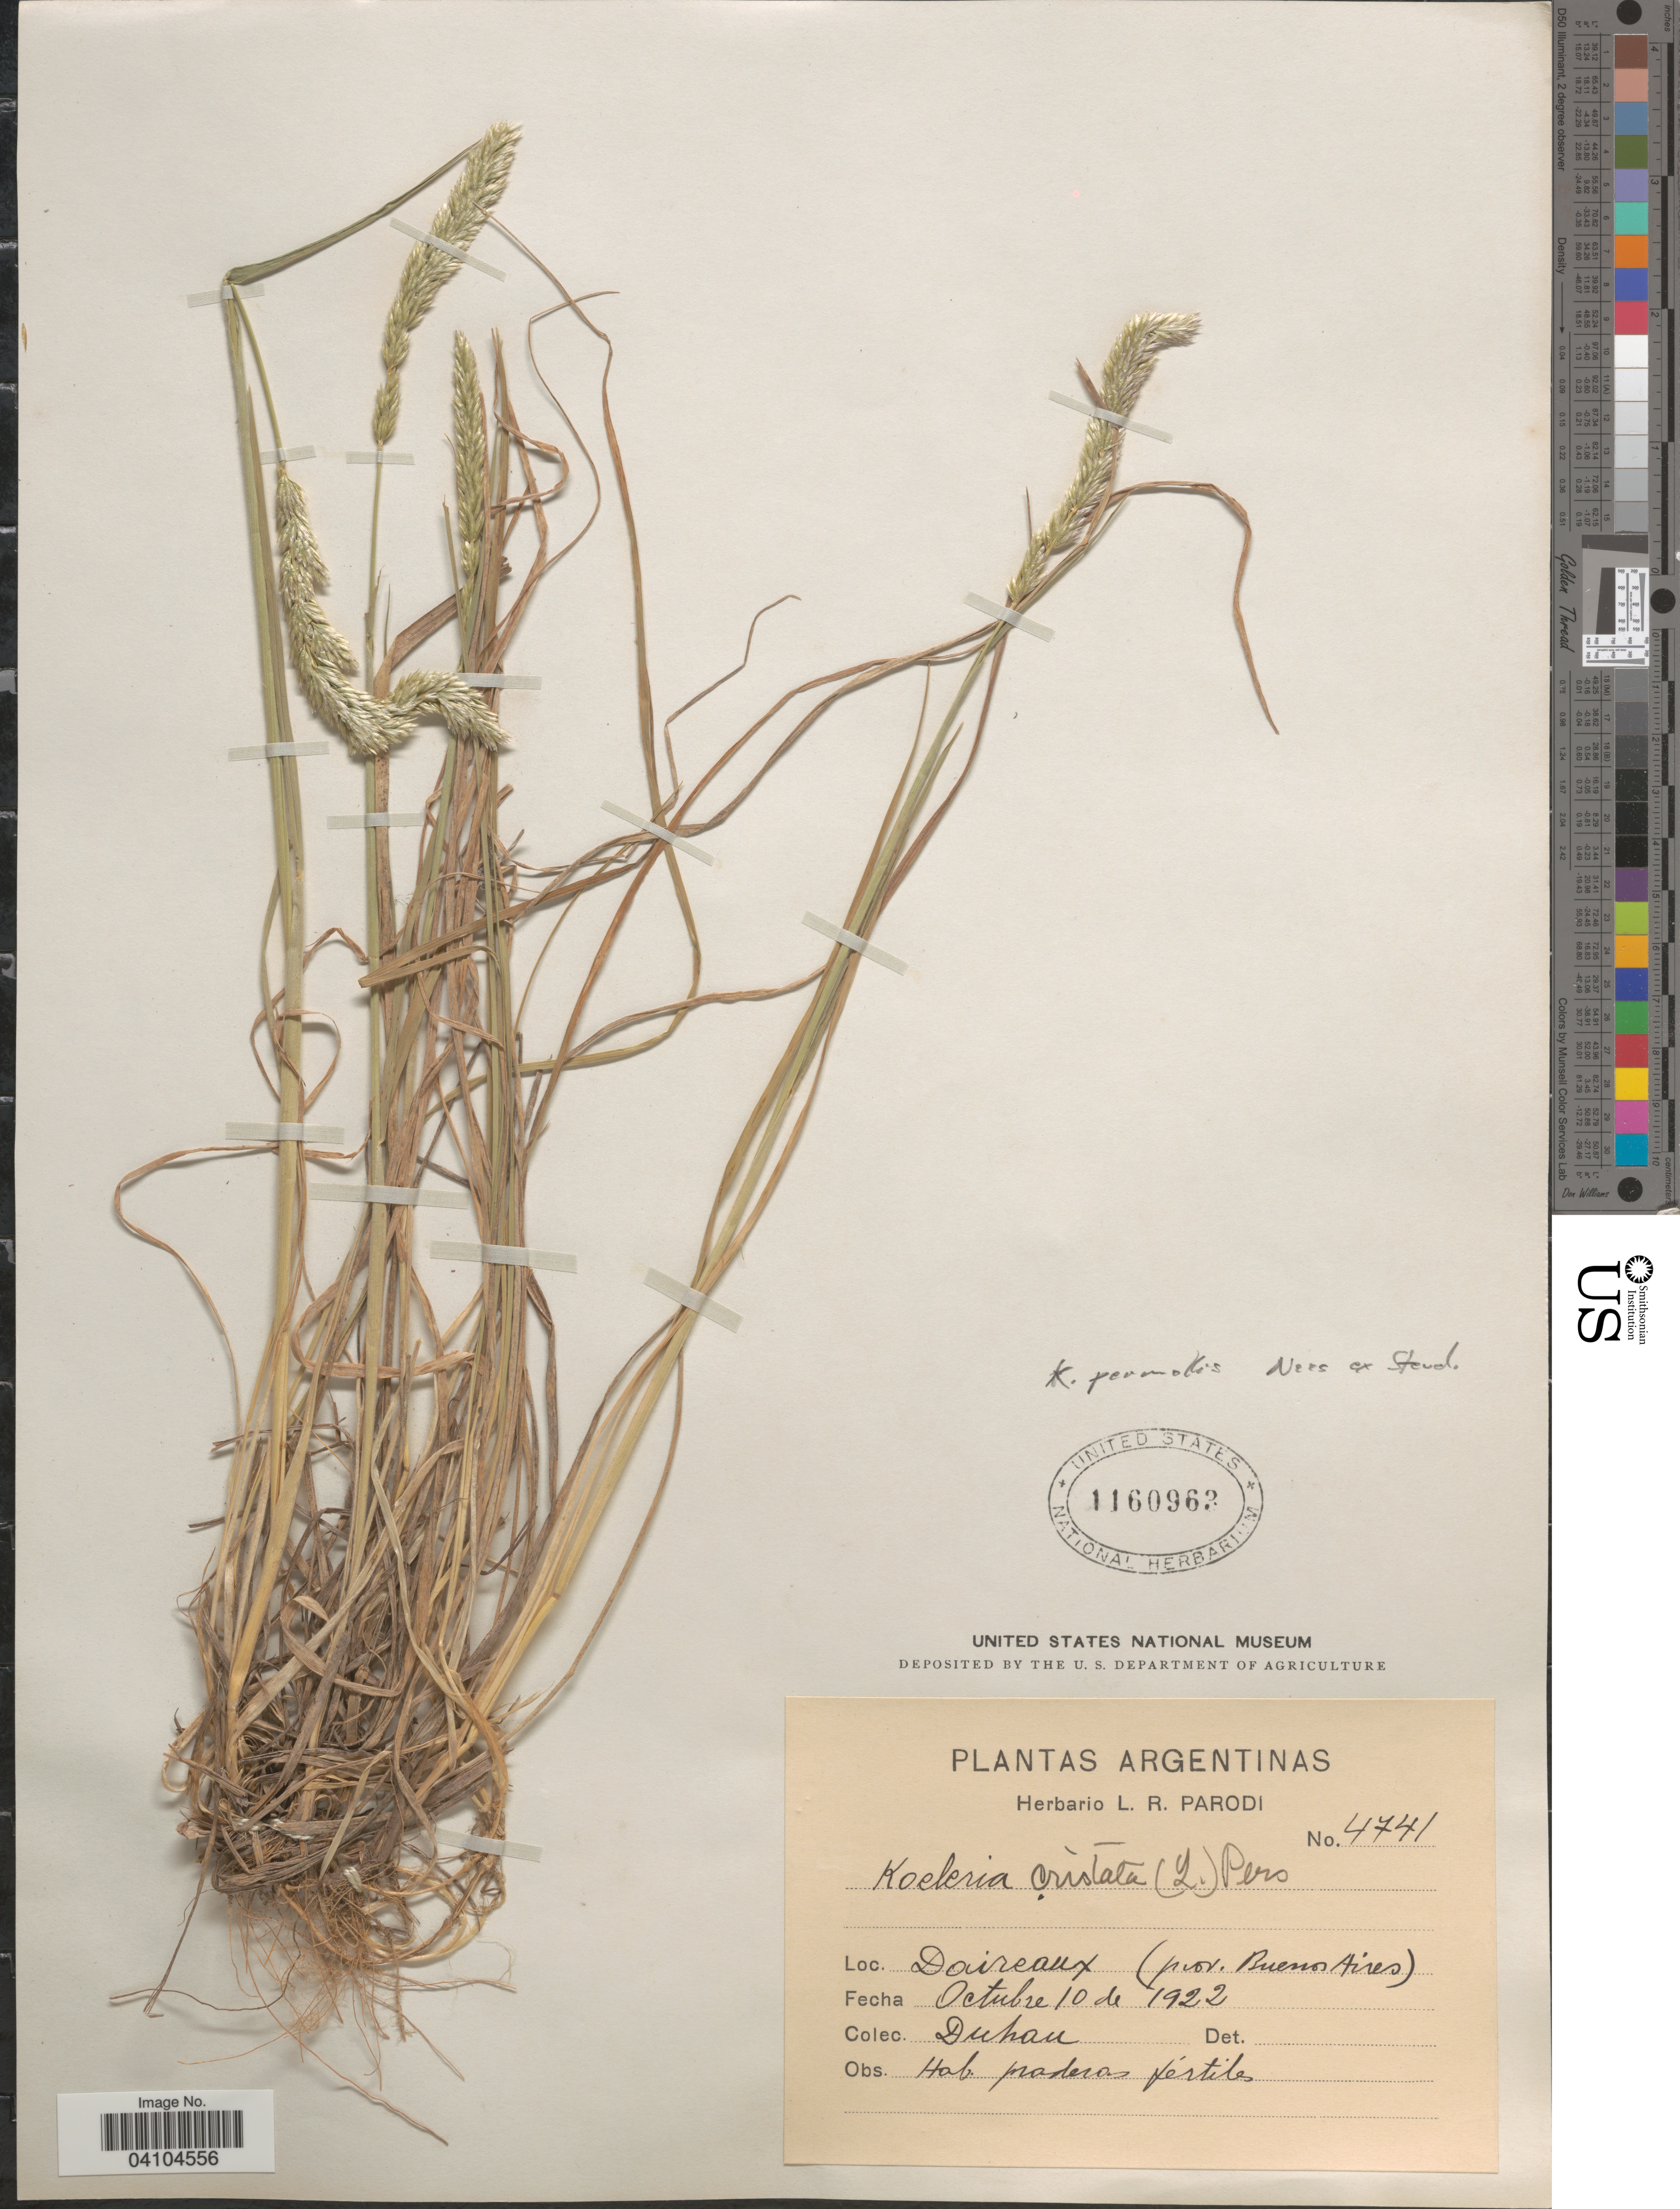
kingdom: Plantae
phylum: Tracheophyta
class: Liliopsida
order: Poales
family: Poaceae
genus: Koeleria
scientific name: Koeleria permollis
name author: Nees ex Steud.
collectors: Duhan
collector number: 4741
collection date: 1922-10-10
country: Argentina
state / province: Buenos Aires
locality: Daireaux.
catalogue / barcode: US 1160963